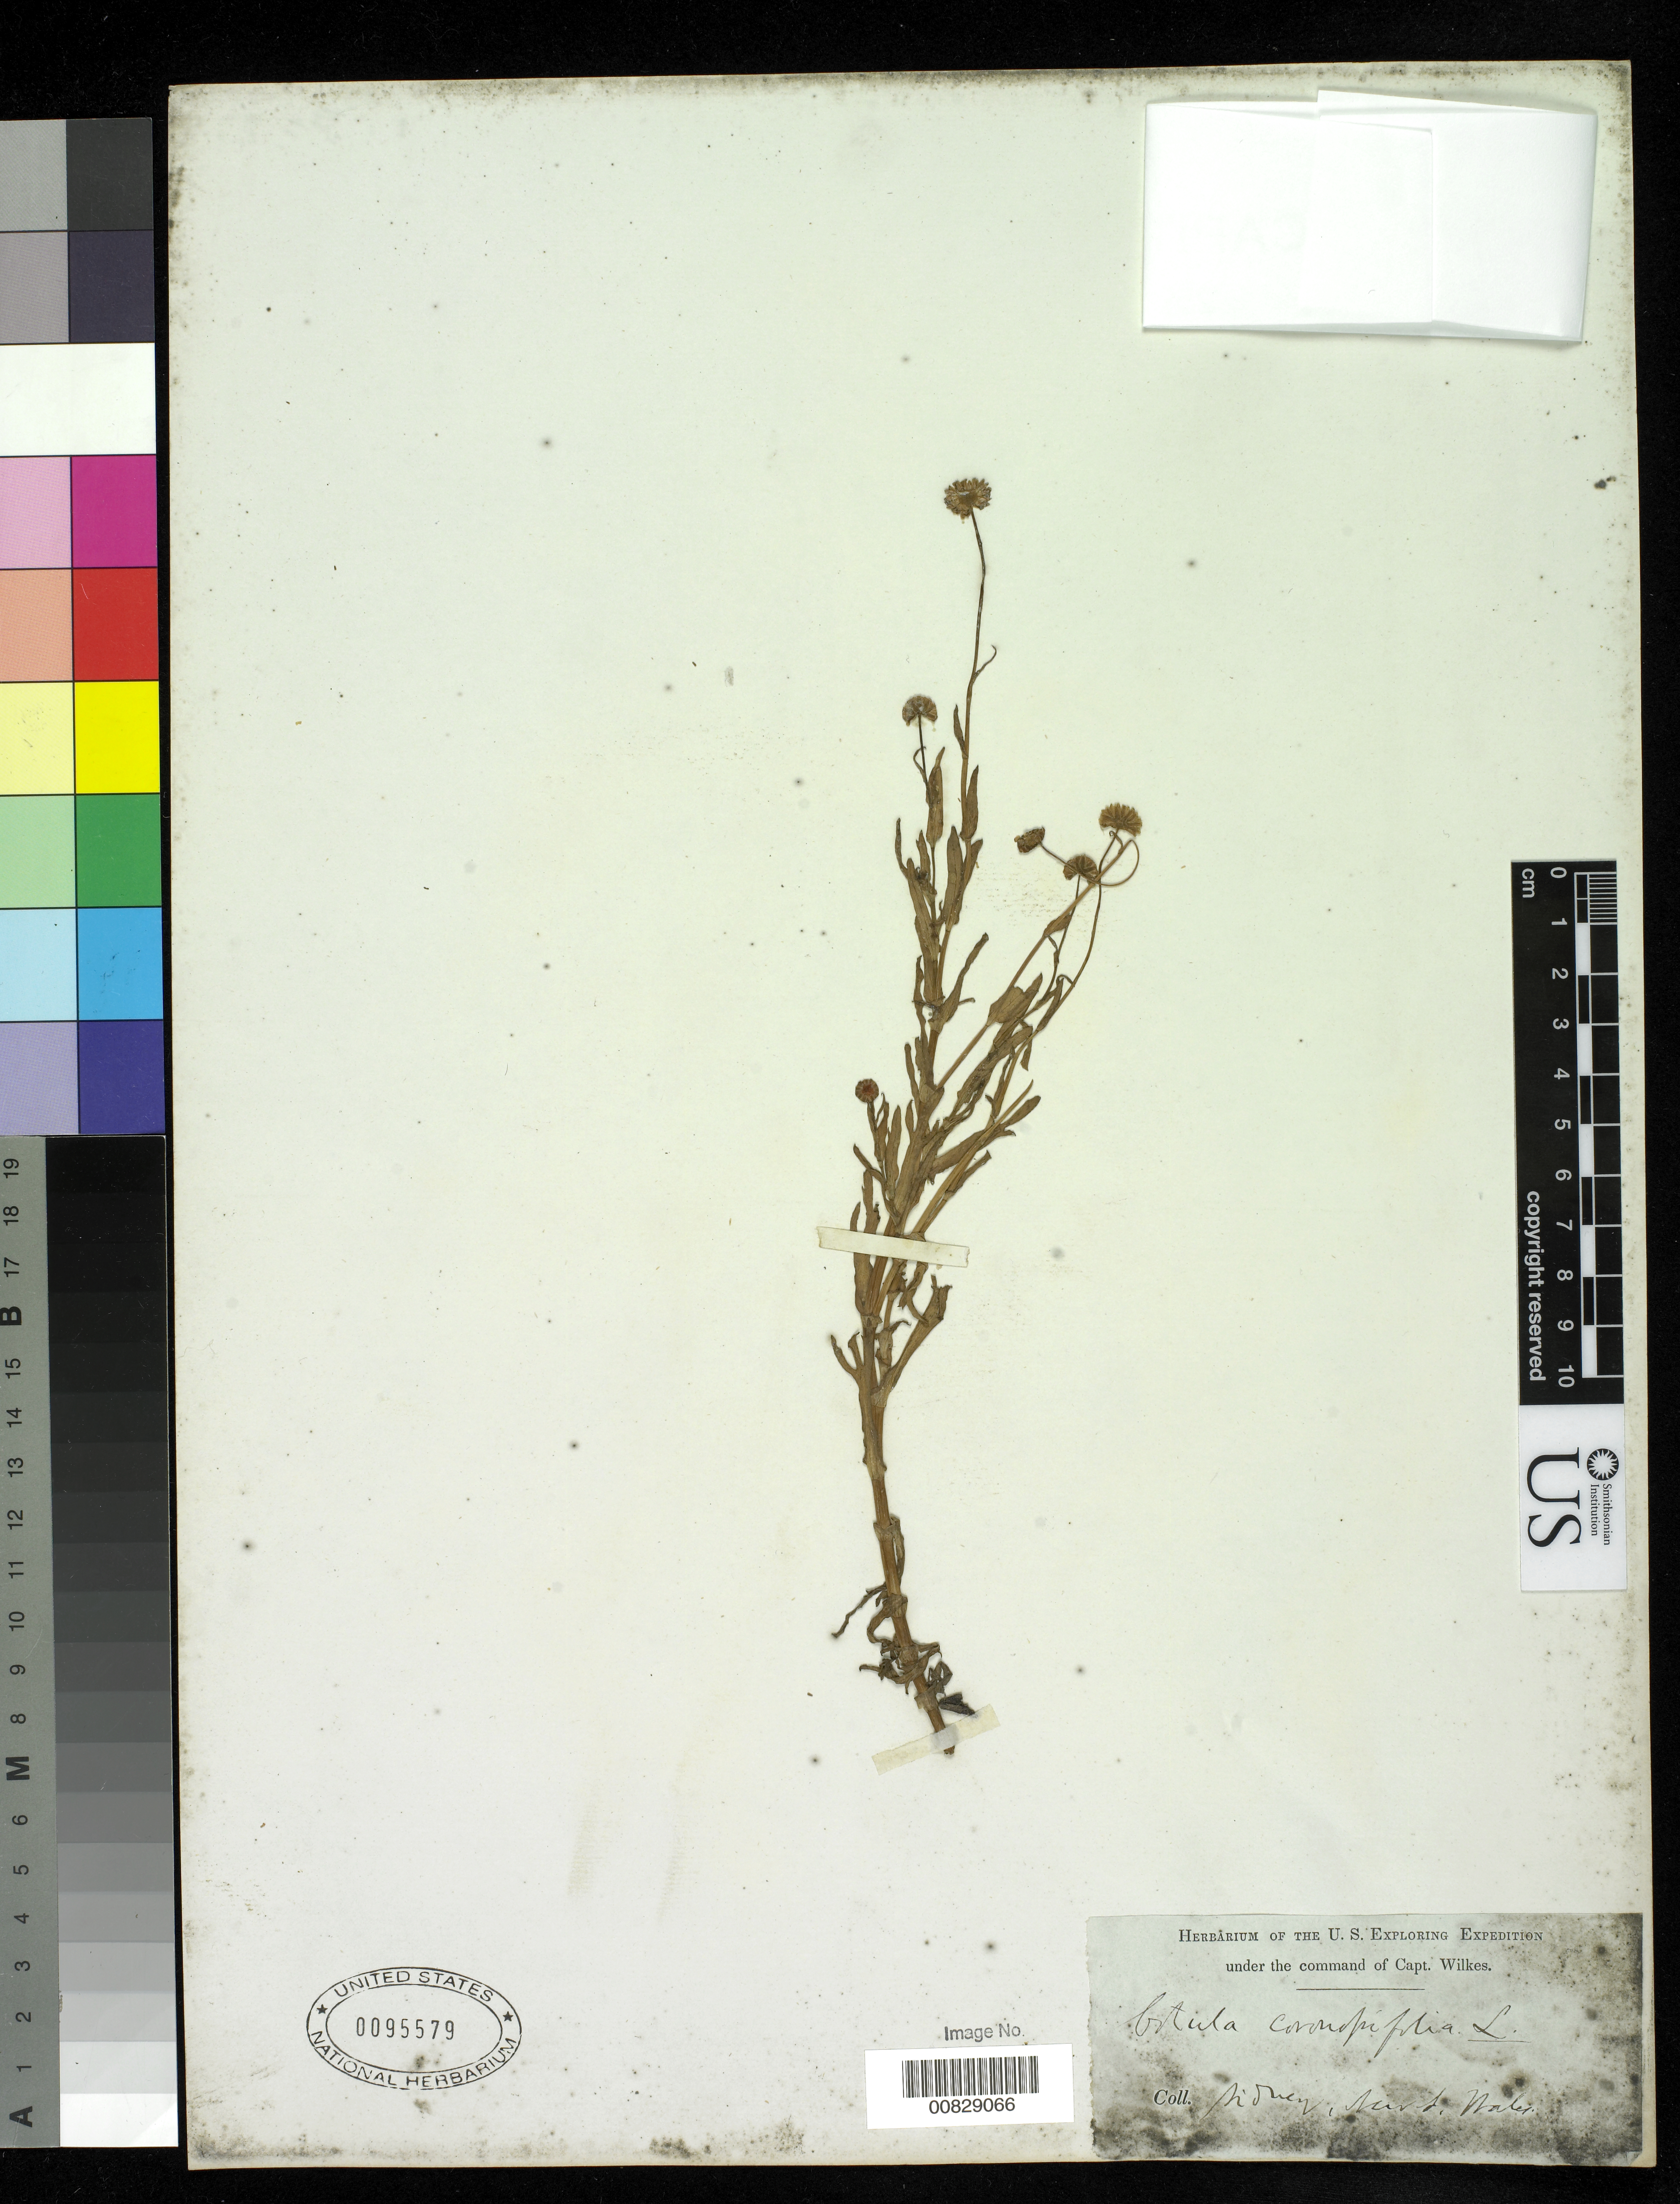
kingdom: Plantae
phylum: Tracheophyta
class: Magnoliopsida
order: Asterales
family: Asteraceae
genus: Cotula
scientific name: Cotula coronopifolia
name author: L.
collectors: Wilkes Explor. Exped.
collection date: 1838/1842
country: Australia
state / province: New South Wales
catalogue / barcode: US 95579